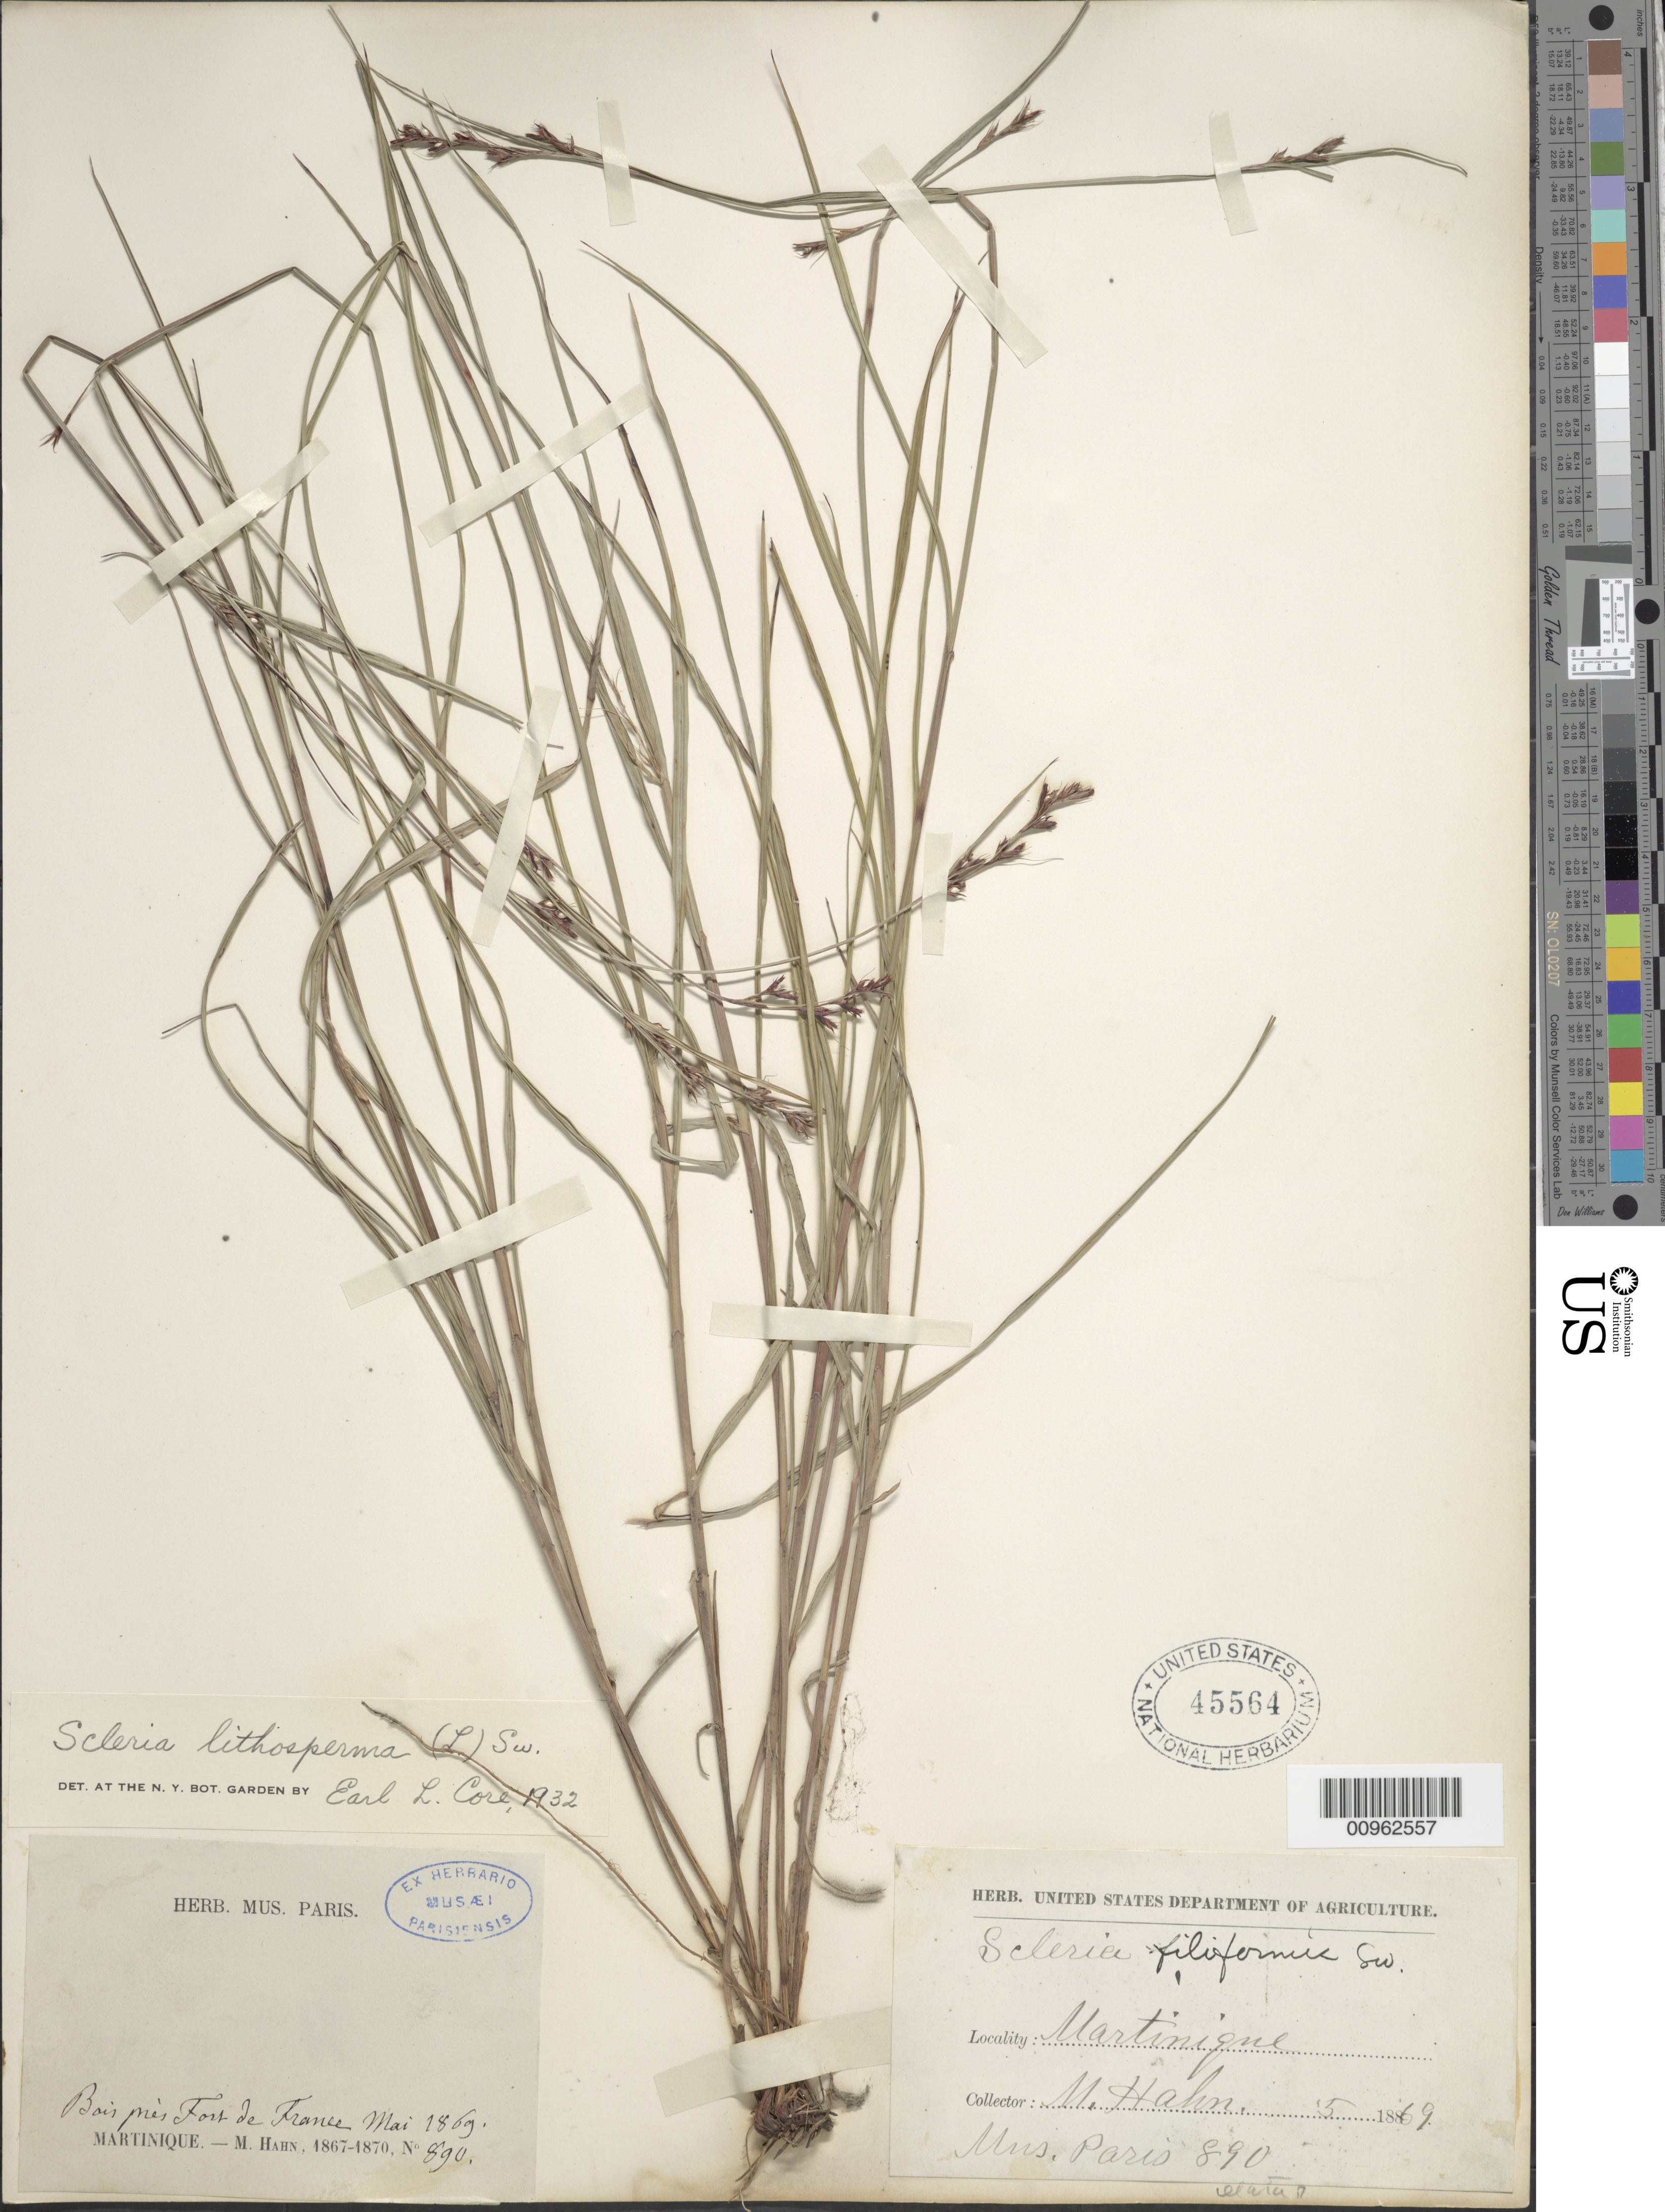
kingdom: Plantae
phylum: Tracheophyta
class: Liliopsida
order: Poales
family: Cyperaceae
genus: Scleria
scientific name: Scleria lithosperma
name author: (L.) Sw.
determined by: Core, E. L.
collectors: M. Hahn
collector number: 890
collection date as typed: May 1869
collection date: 1869-05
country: Martinique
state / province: Fort-de-France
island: Martinique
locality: Bois prés Fort de France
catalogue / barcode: US 45564